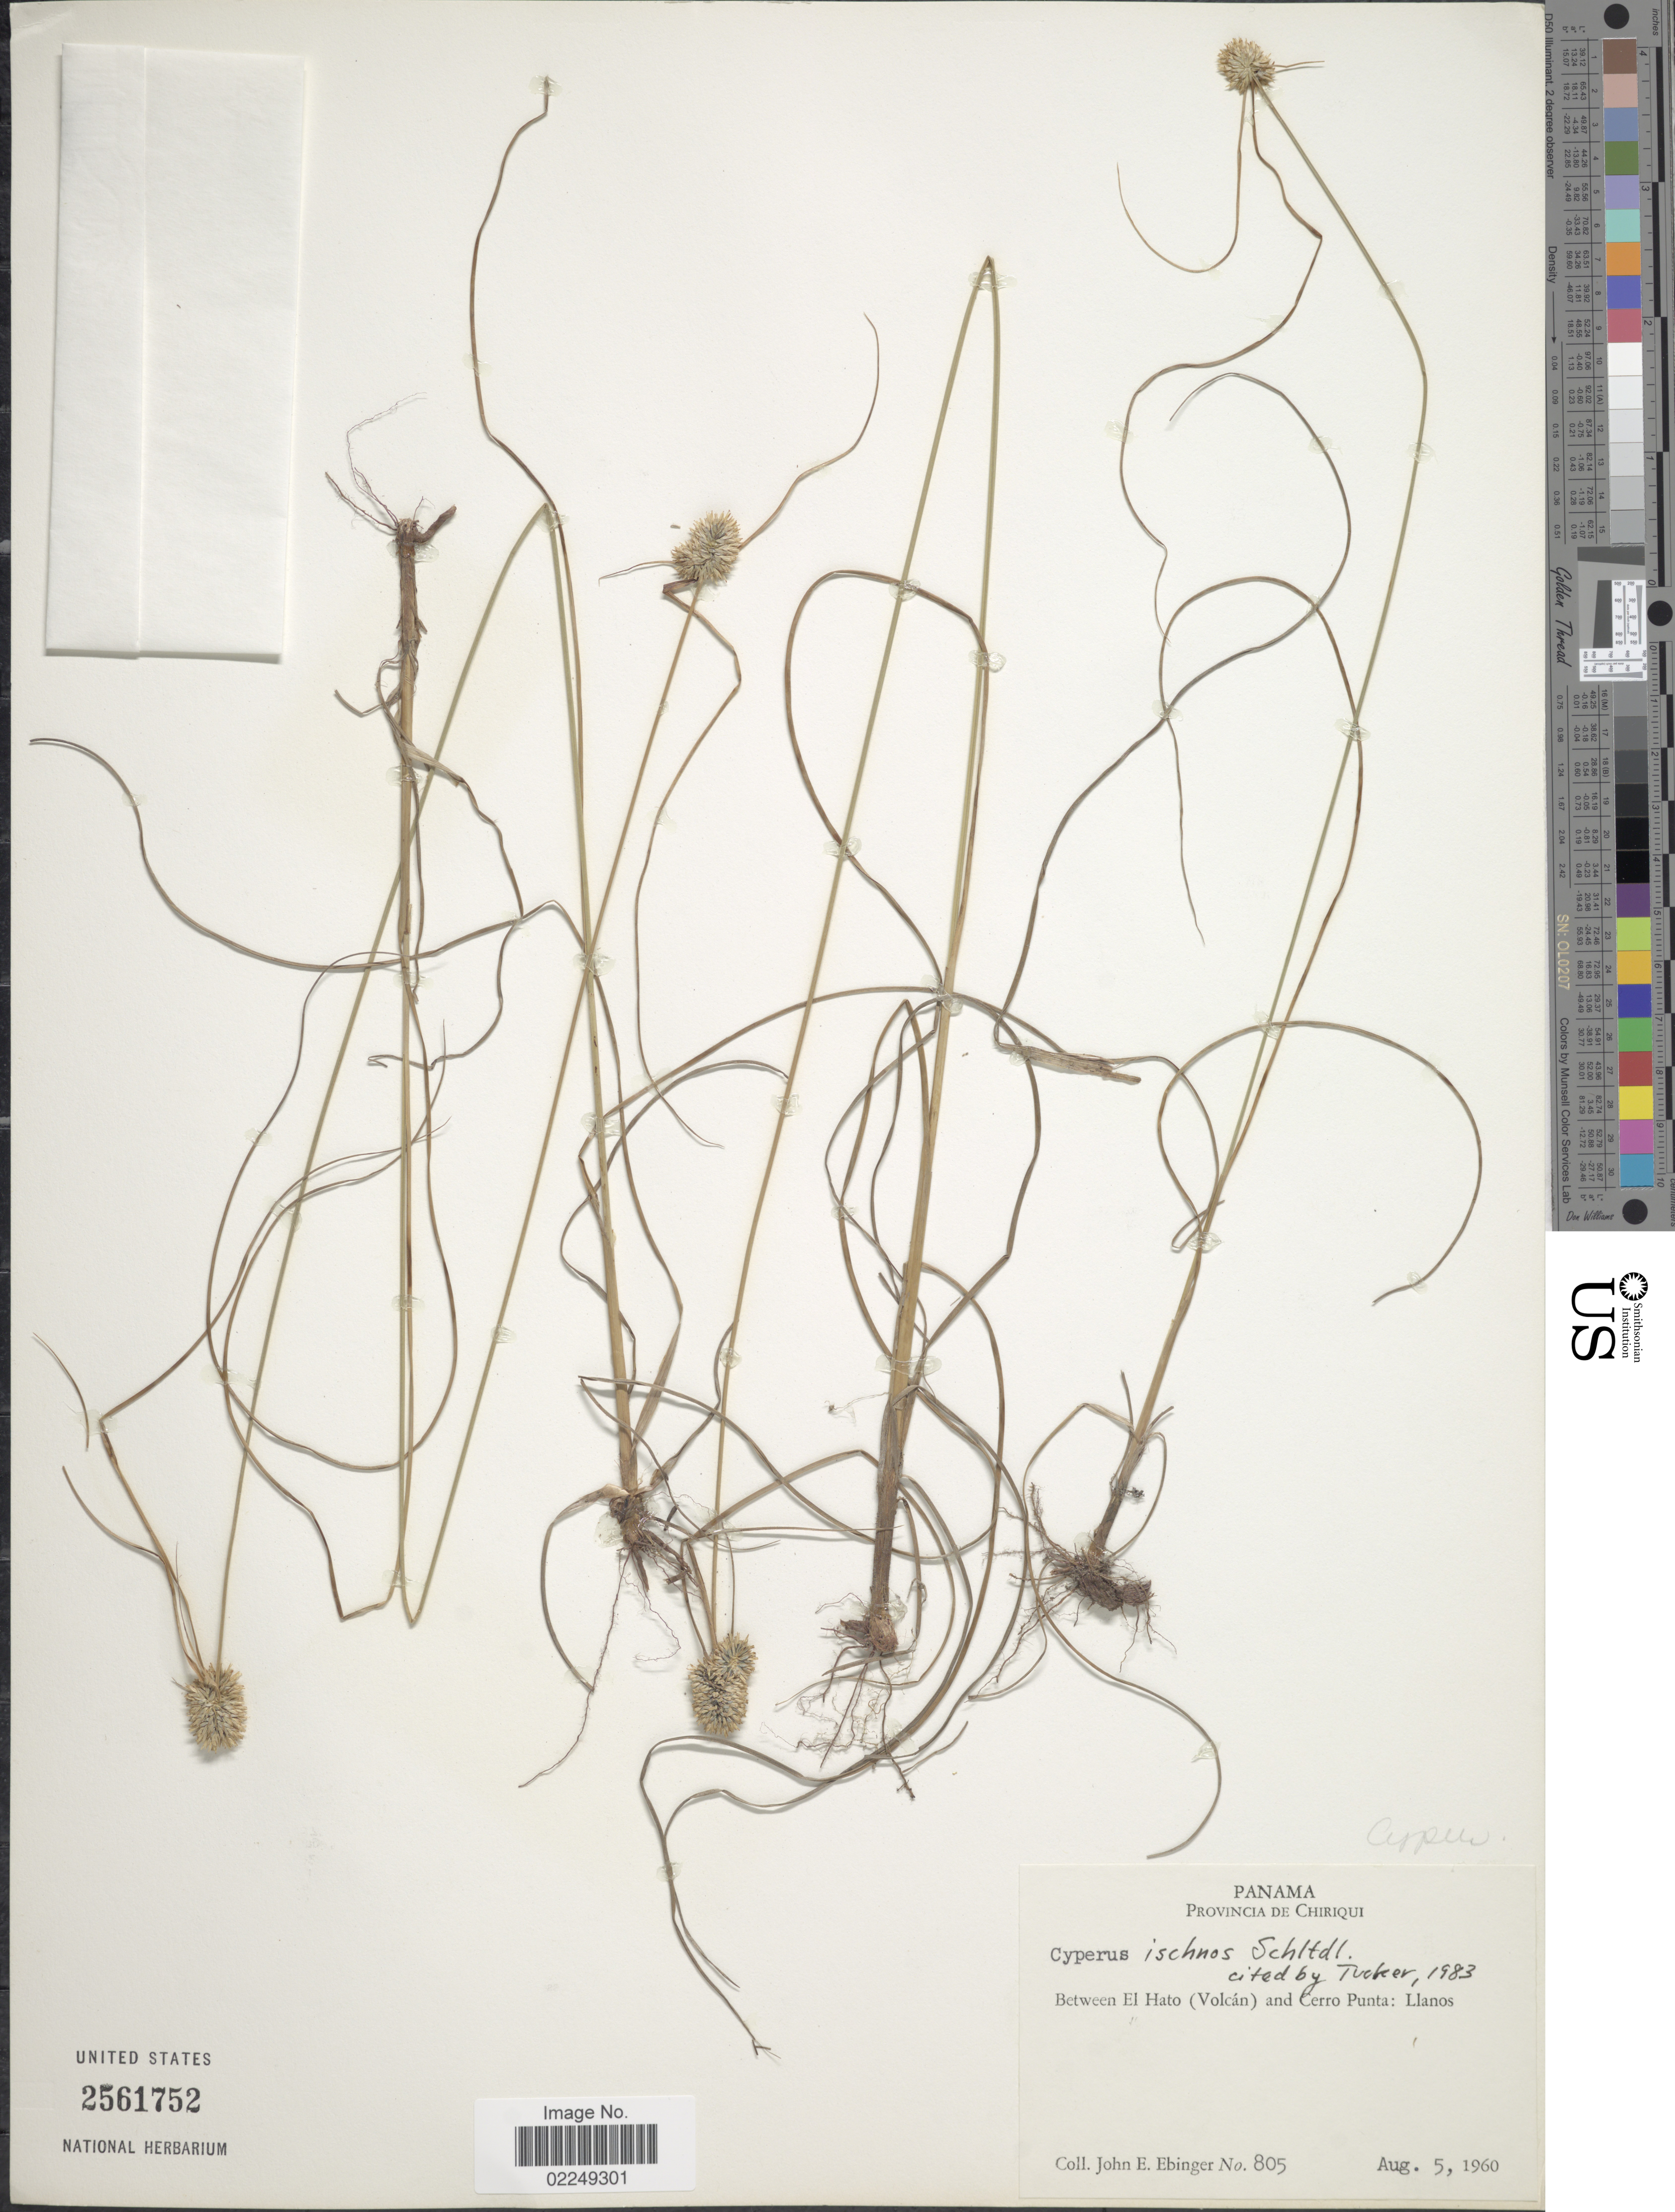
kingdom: Plantae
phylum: Tracheophyta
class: Liliopsida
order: Poales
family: Cyperaceae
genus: Cyperus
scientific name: Cyperus ischnos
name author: Schltdl.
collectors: J. Ebinger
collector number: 805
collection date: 1960-08-05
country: Panama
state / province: Chiriqui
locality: Provincia de Chiriqui, Between El Hato (Volcan) and Cerro Punta: Llanos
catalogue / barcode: US 2561752